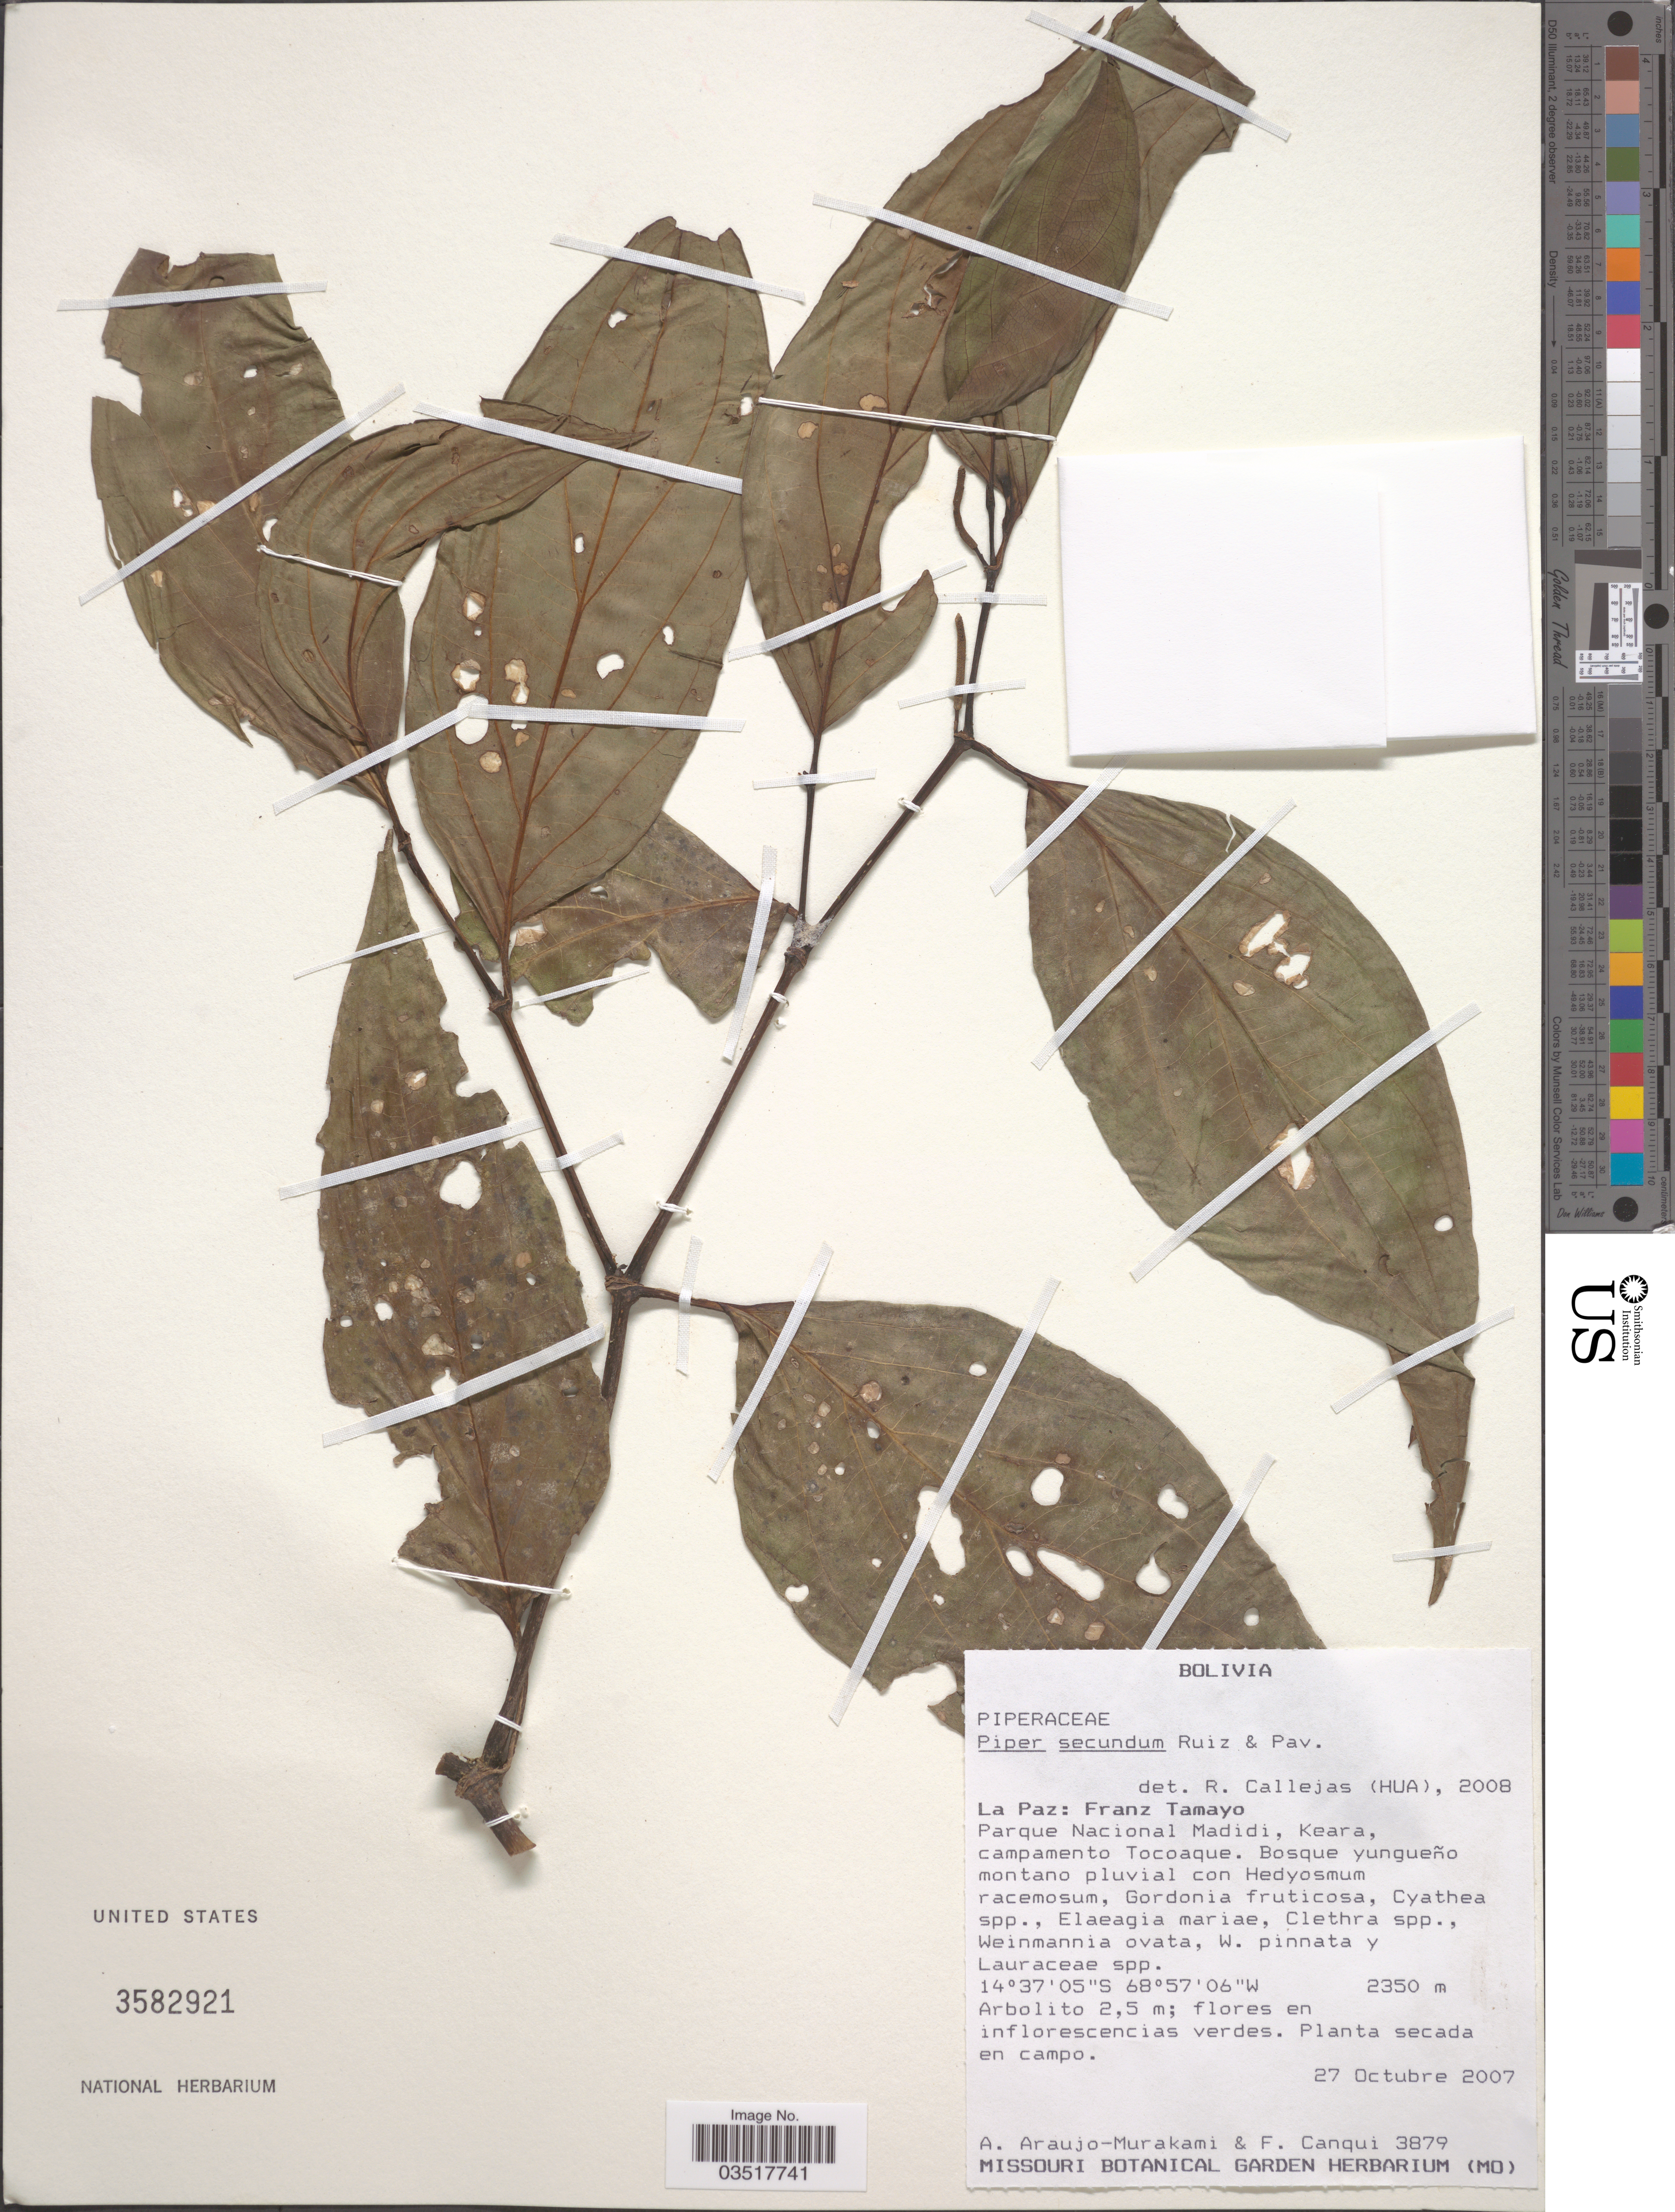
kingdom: Plantae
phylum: Tracheophyta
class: Magnoliopsida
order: Piperales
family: Piperaceae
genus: Piper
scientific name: Piper secundum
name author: Ruiz & Pav.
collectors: A. Araujo-Murakami & F. Canqui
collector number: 3879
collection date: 2007-10-27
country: Bolivia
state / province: La Paz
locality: Franz Tamayo. Parque Nacional Madidi, Keara, campamento Tocoaque.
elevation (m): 2350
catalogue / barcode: US 3582921